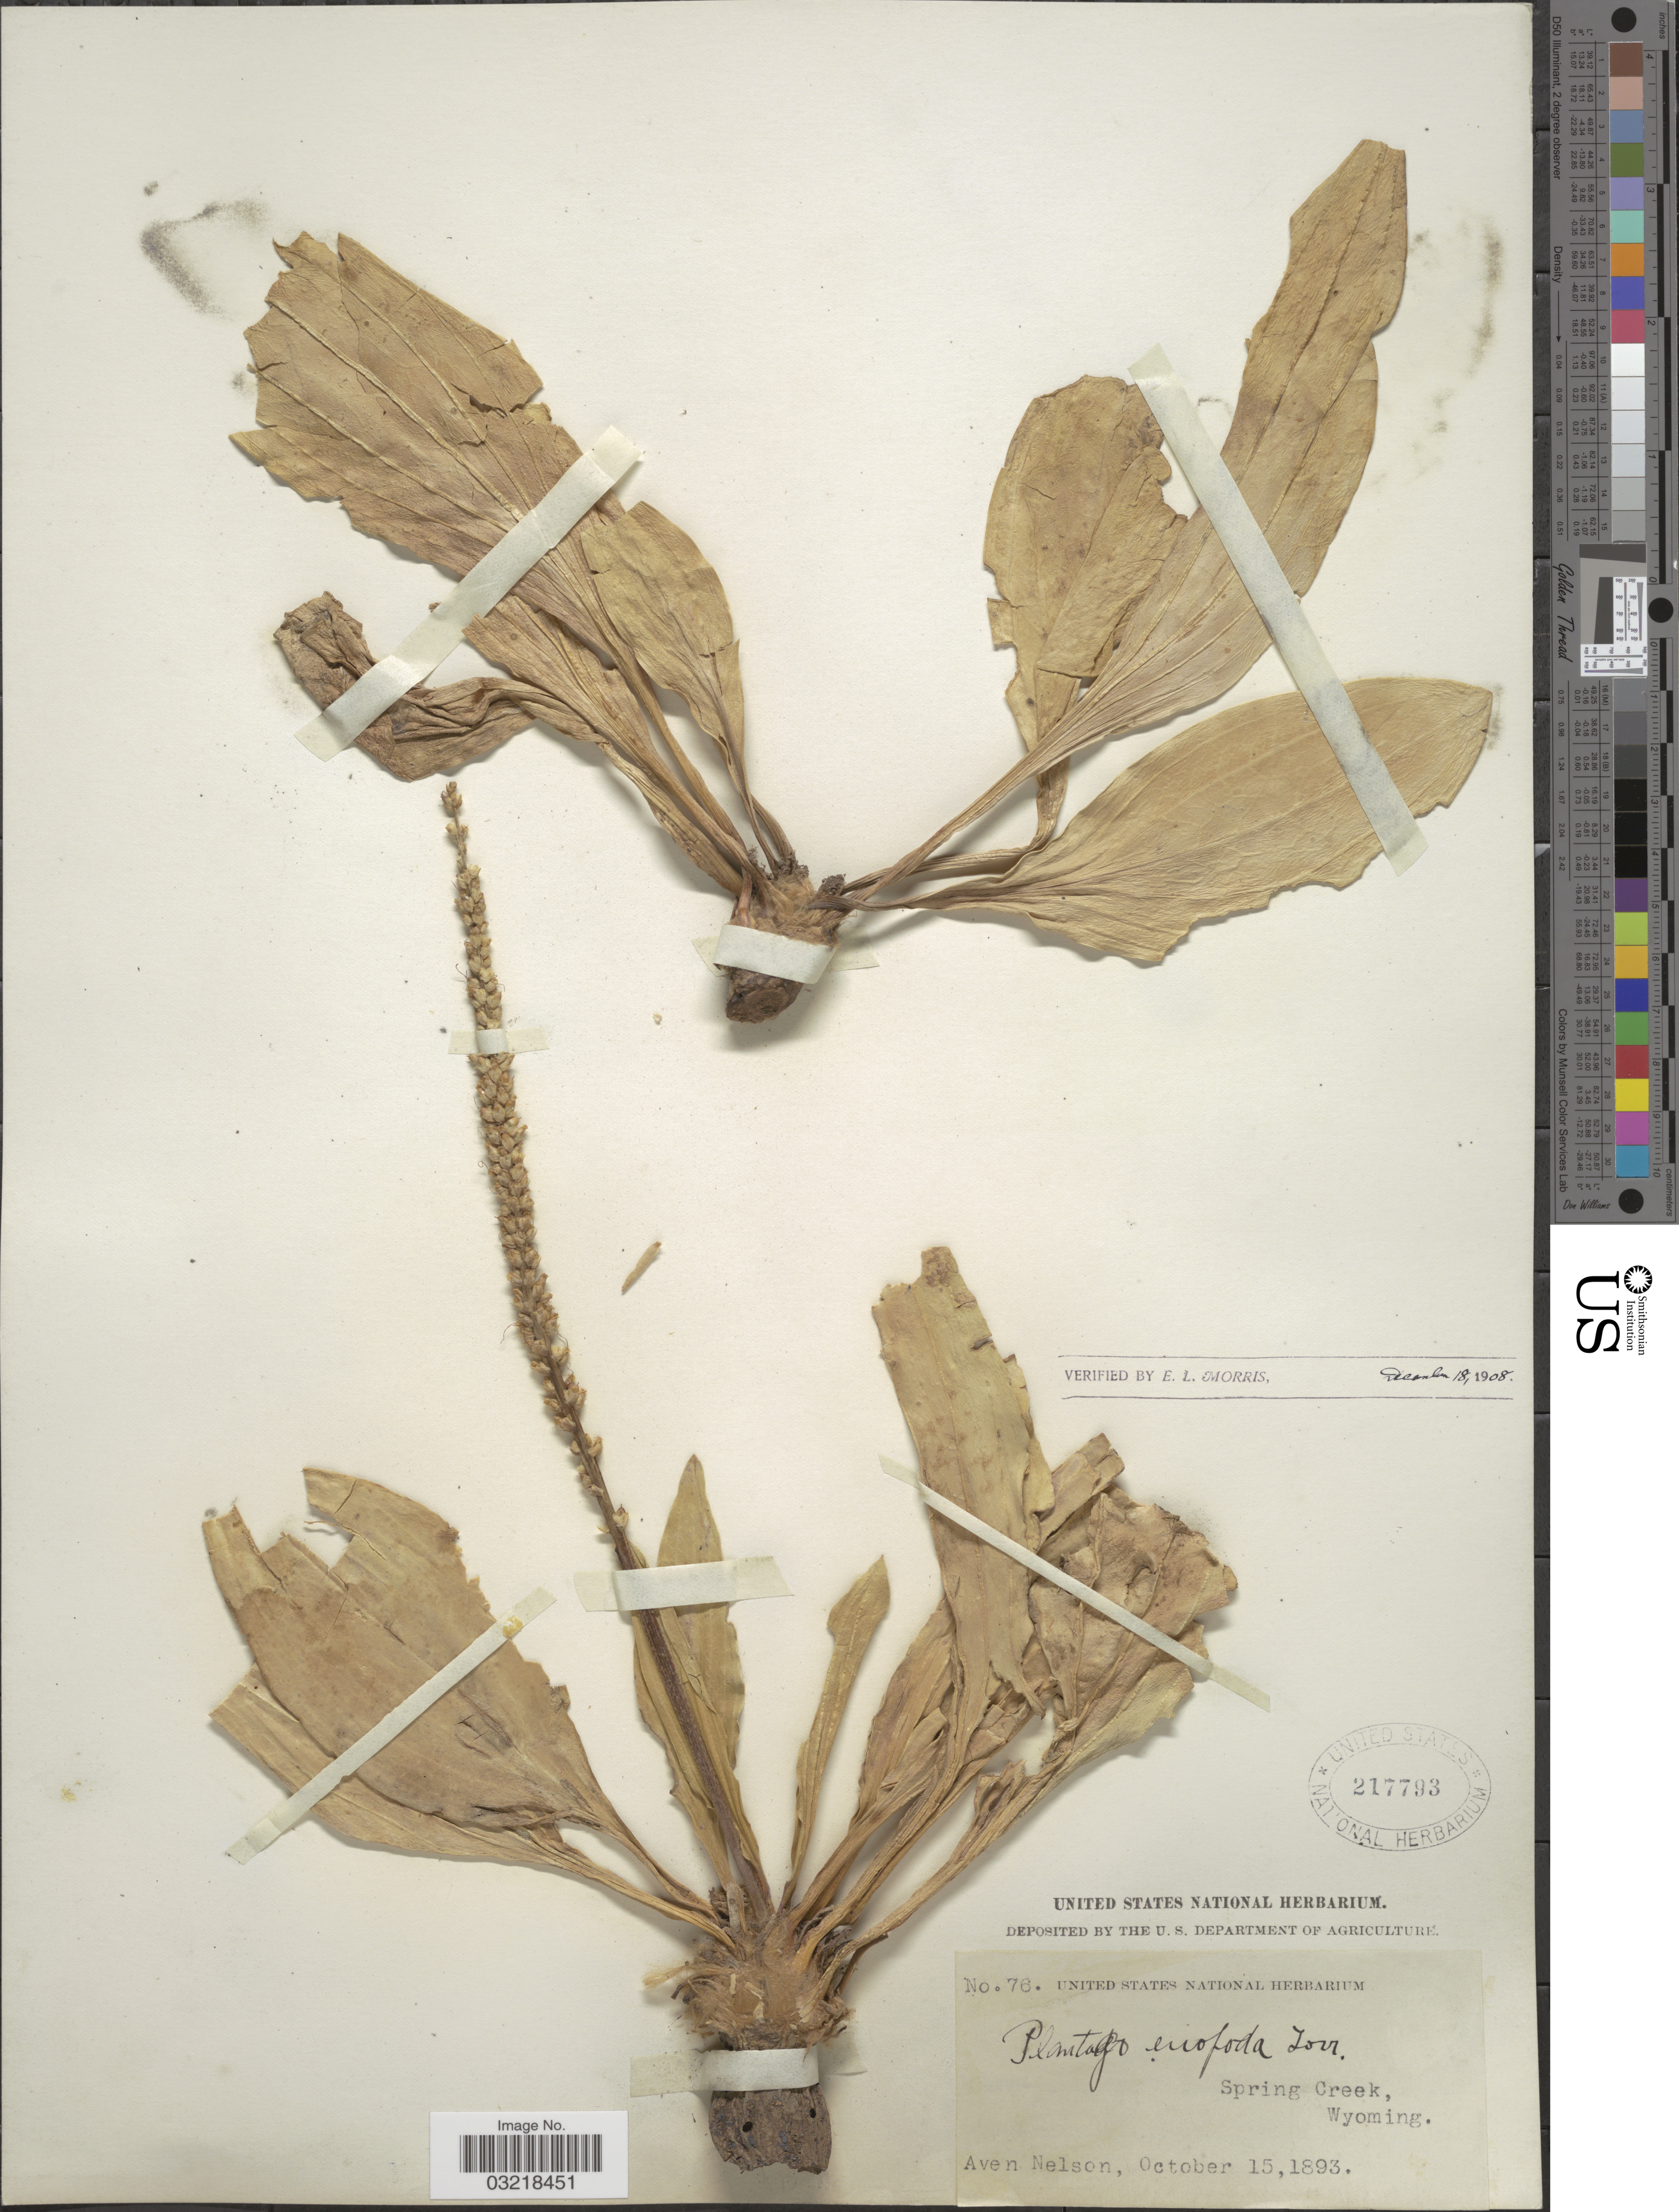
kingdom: Plantae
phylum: Tracheophyta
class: Magnoliopsida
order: Lamiales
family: Plantaginaceae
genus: Plantago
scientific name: Plantago eriopoda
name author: Torr.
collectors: A. Nelson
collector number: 76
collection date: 1893-10-15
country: United States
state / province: Wyoming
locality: Spring Creek.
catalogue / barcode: US 217793